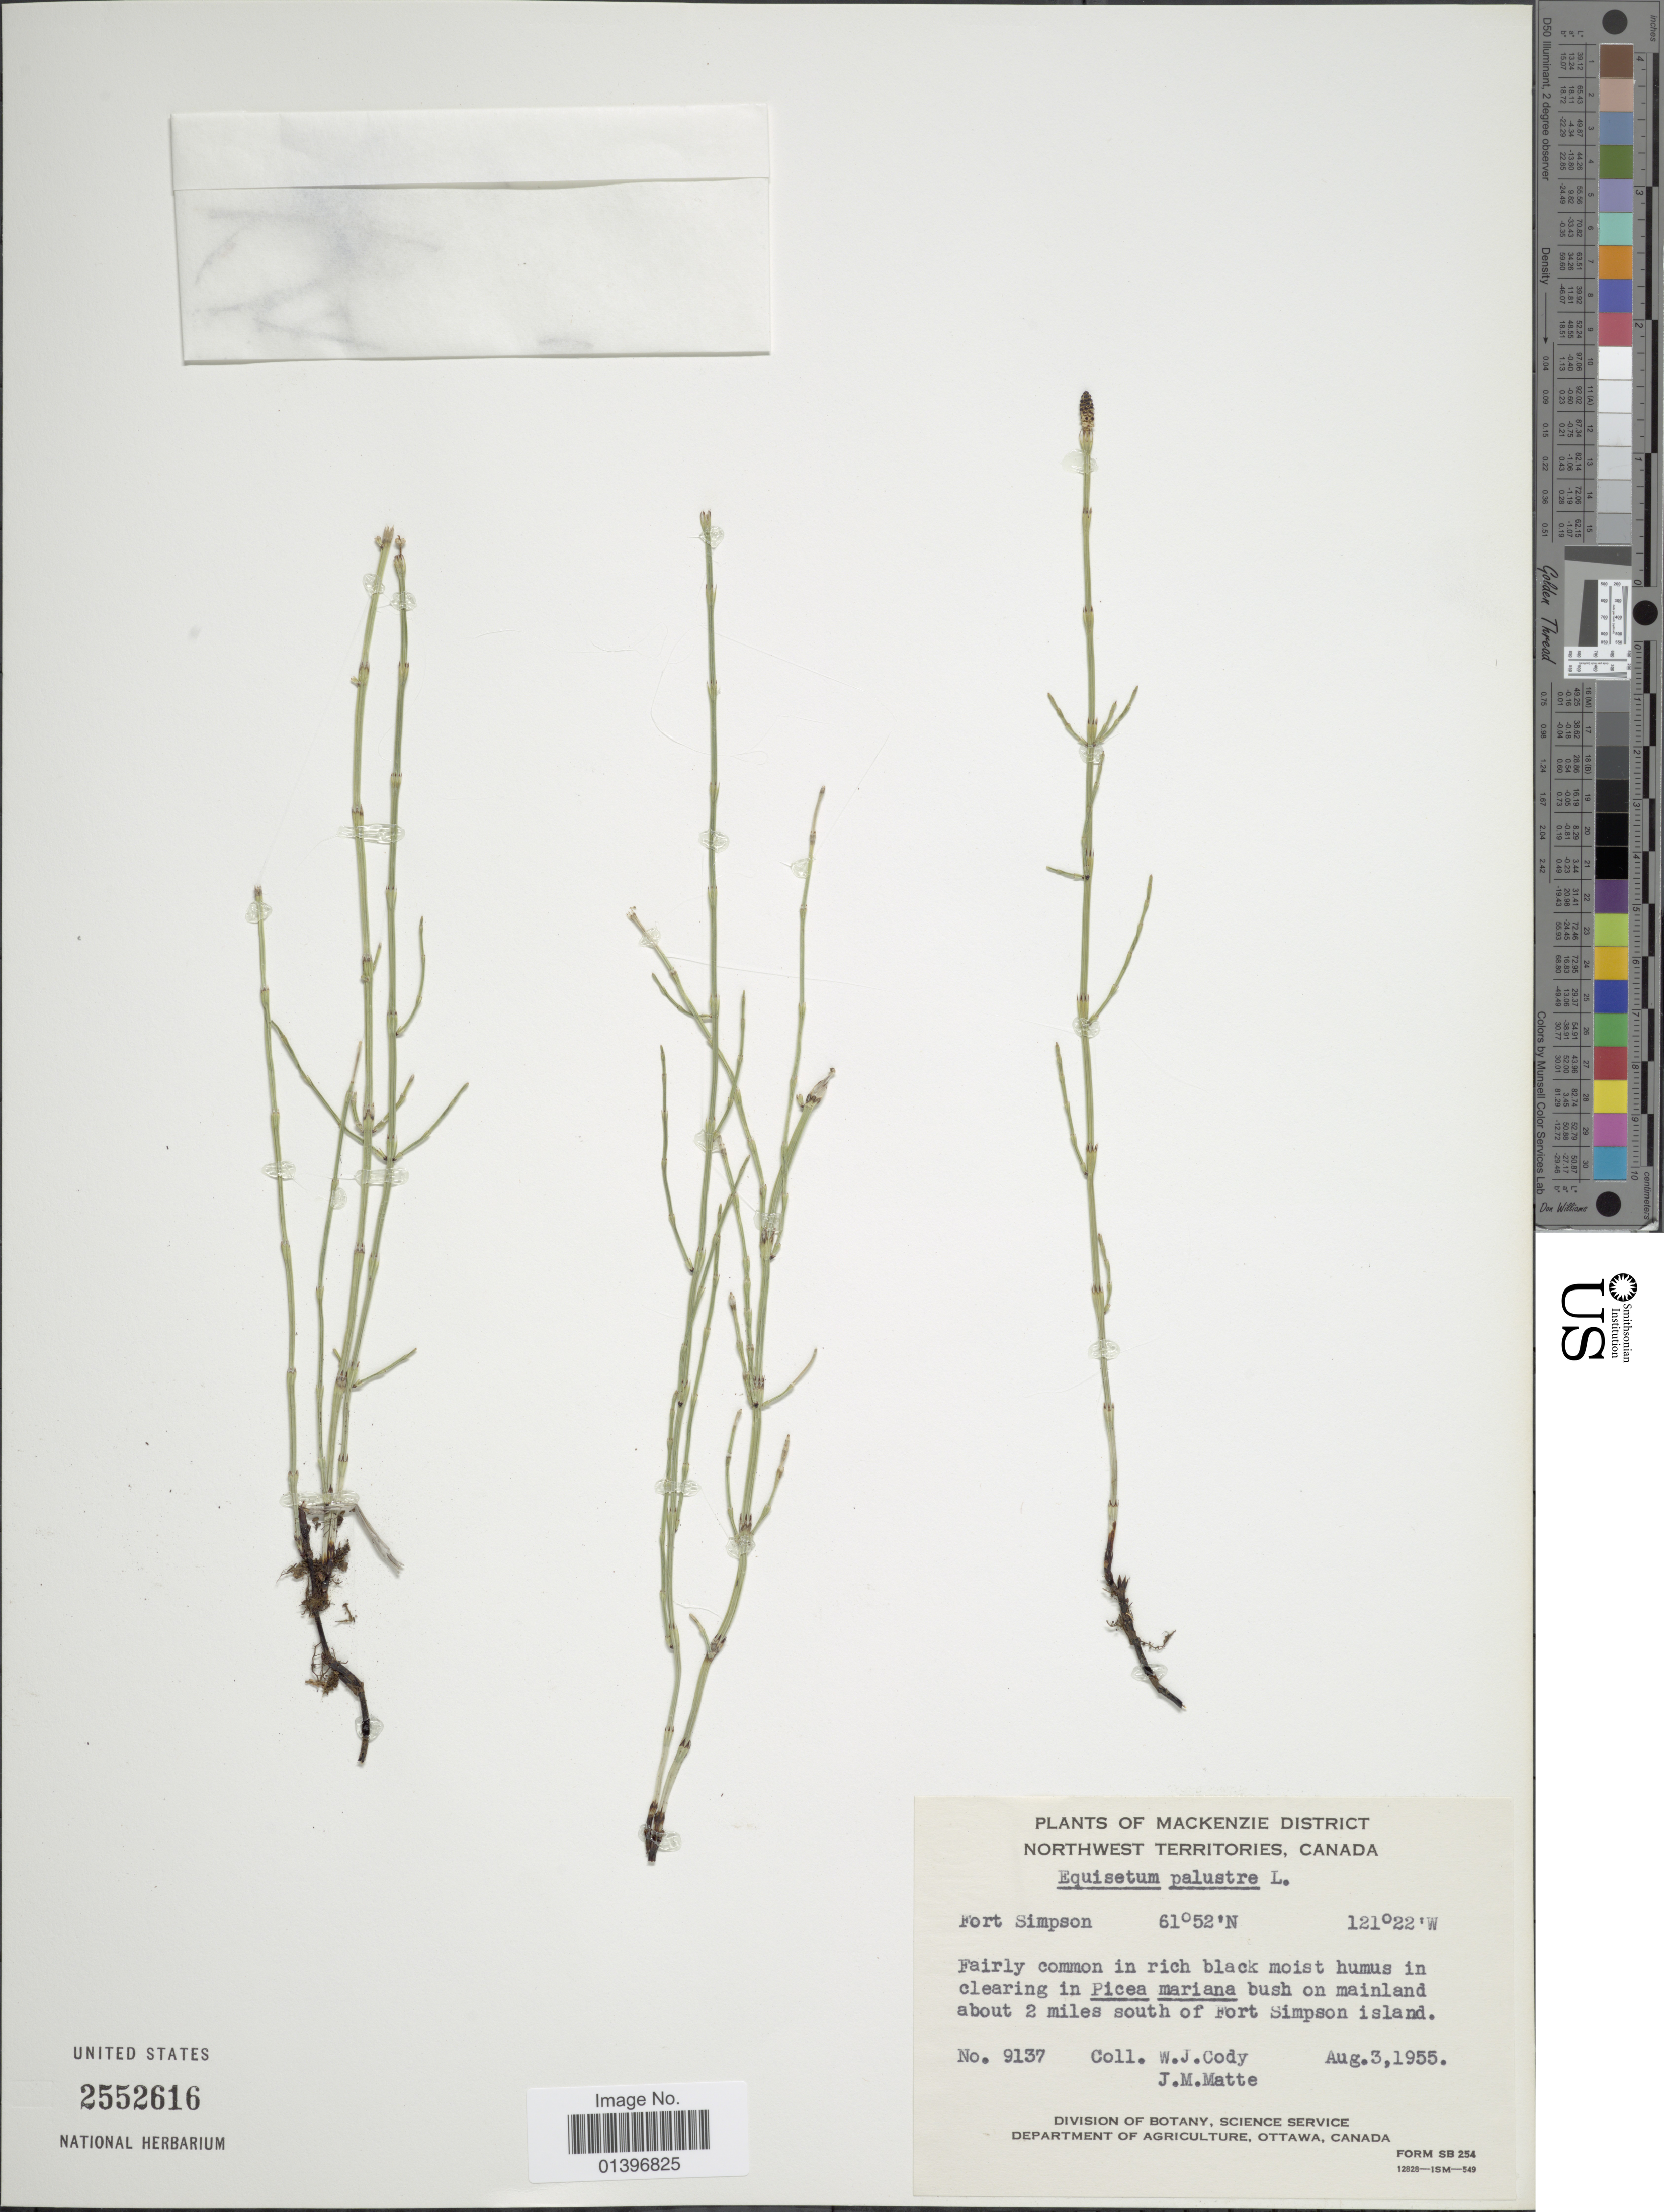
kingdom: Plantae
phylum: Tracheophyta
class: Polypodiopsida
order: Equisetales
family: Equisetaceae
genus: Equisetum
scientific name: Equisetum palustre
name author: L.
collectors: W. Cody & J. Matte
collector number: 9137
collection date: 1955-08-03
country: Canada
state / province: Northwest Territories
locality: Mackenzie District. Fort Simpson. About 2 miles south of Fort Simpson island.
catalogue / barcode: US 2552616